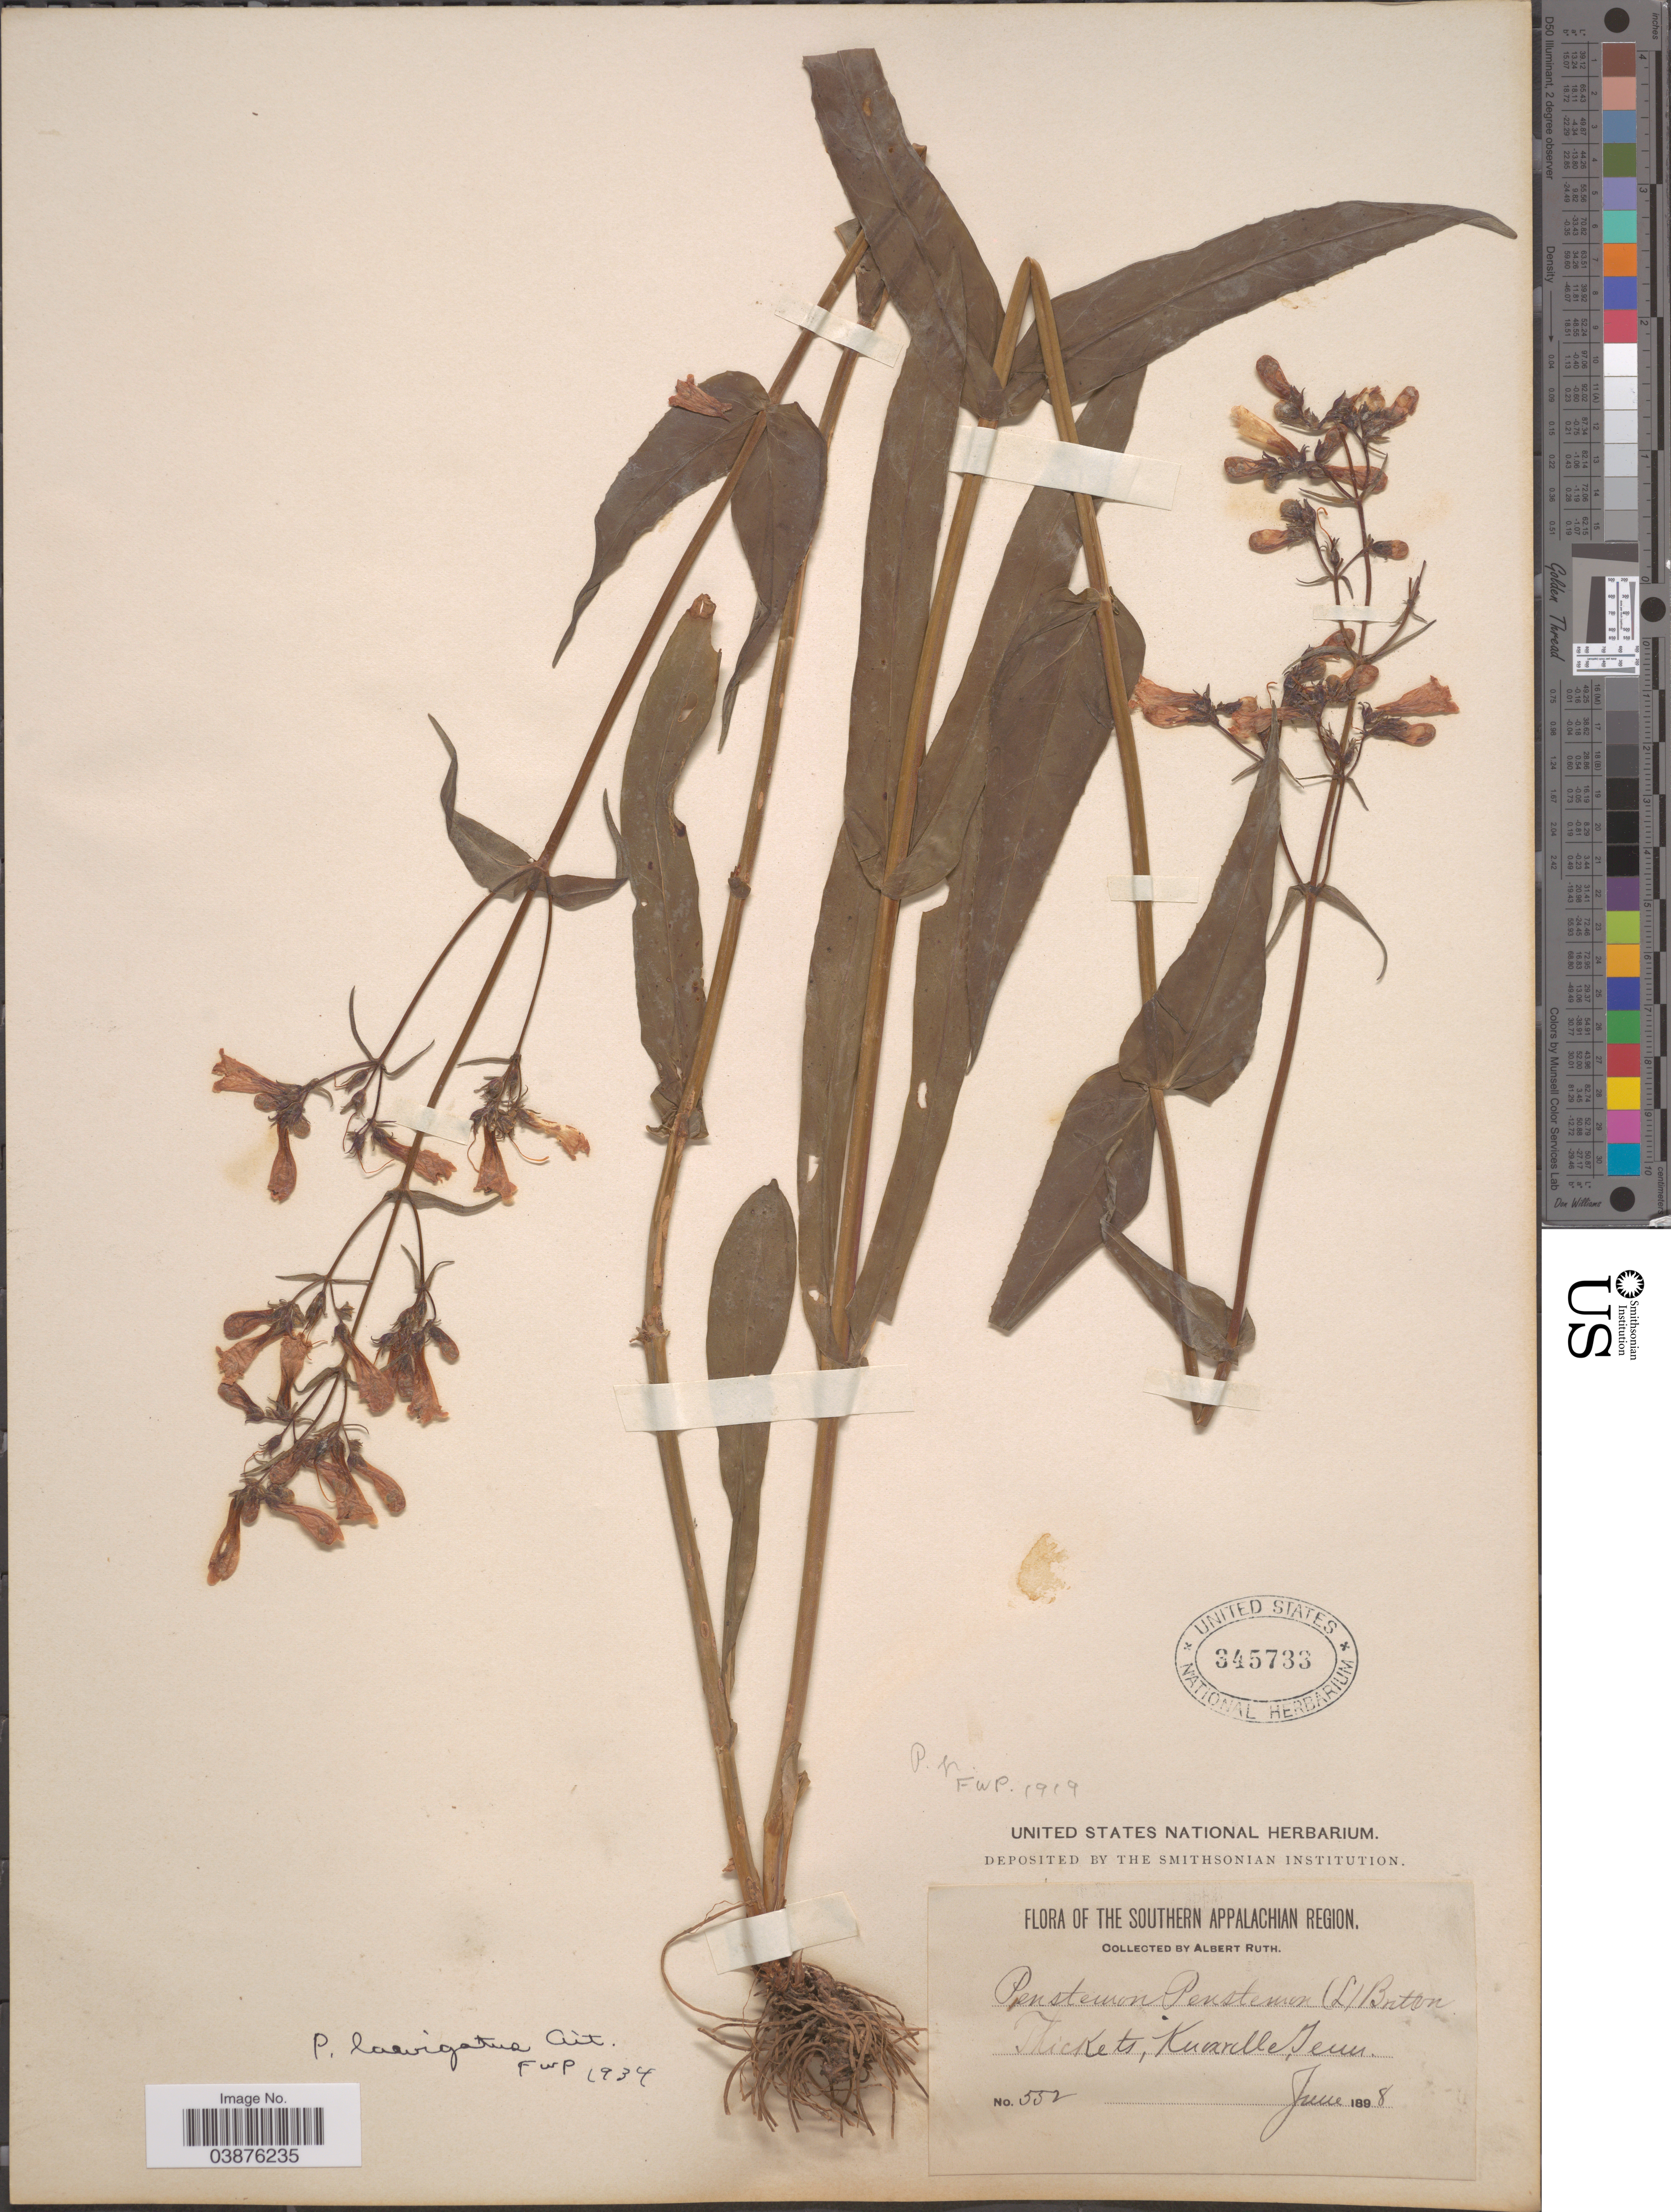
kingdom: Plantae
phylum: Tracheophyta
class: Magnoliopsida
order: Lamiales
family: Plantaginaceae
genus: Penstemon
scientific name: Penstemon laevigatus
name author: Aiton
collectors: A. Ruth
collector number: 552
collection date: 1898-06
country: United States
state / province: Tennessee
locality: Southern Appalachian Region. Thickets, Knoxville.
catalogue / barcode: US 345733